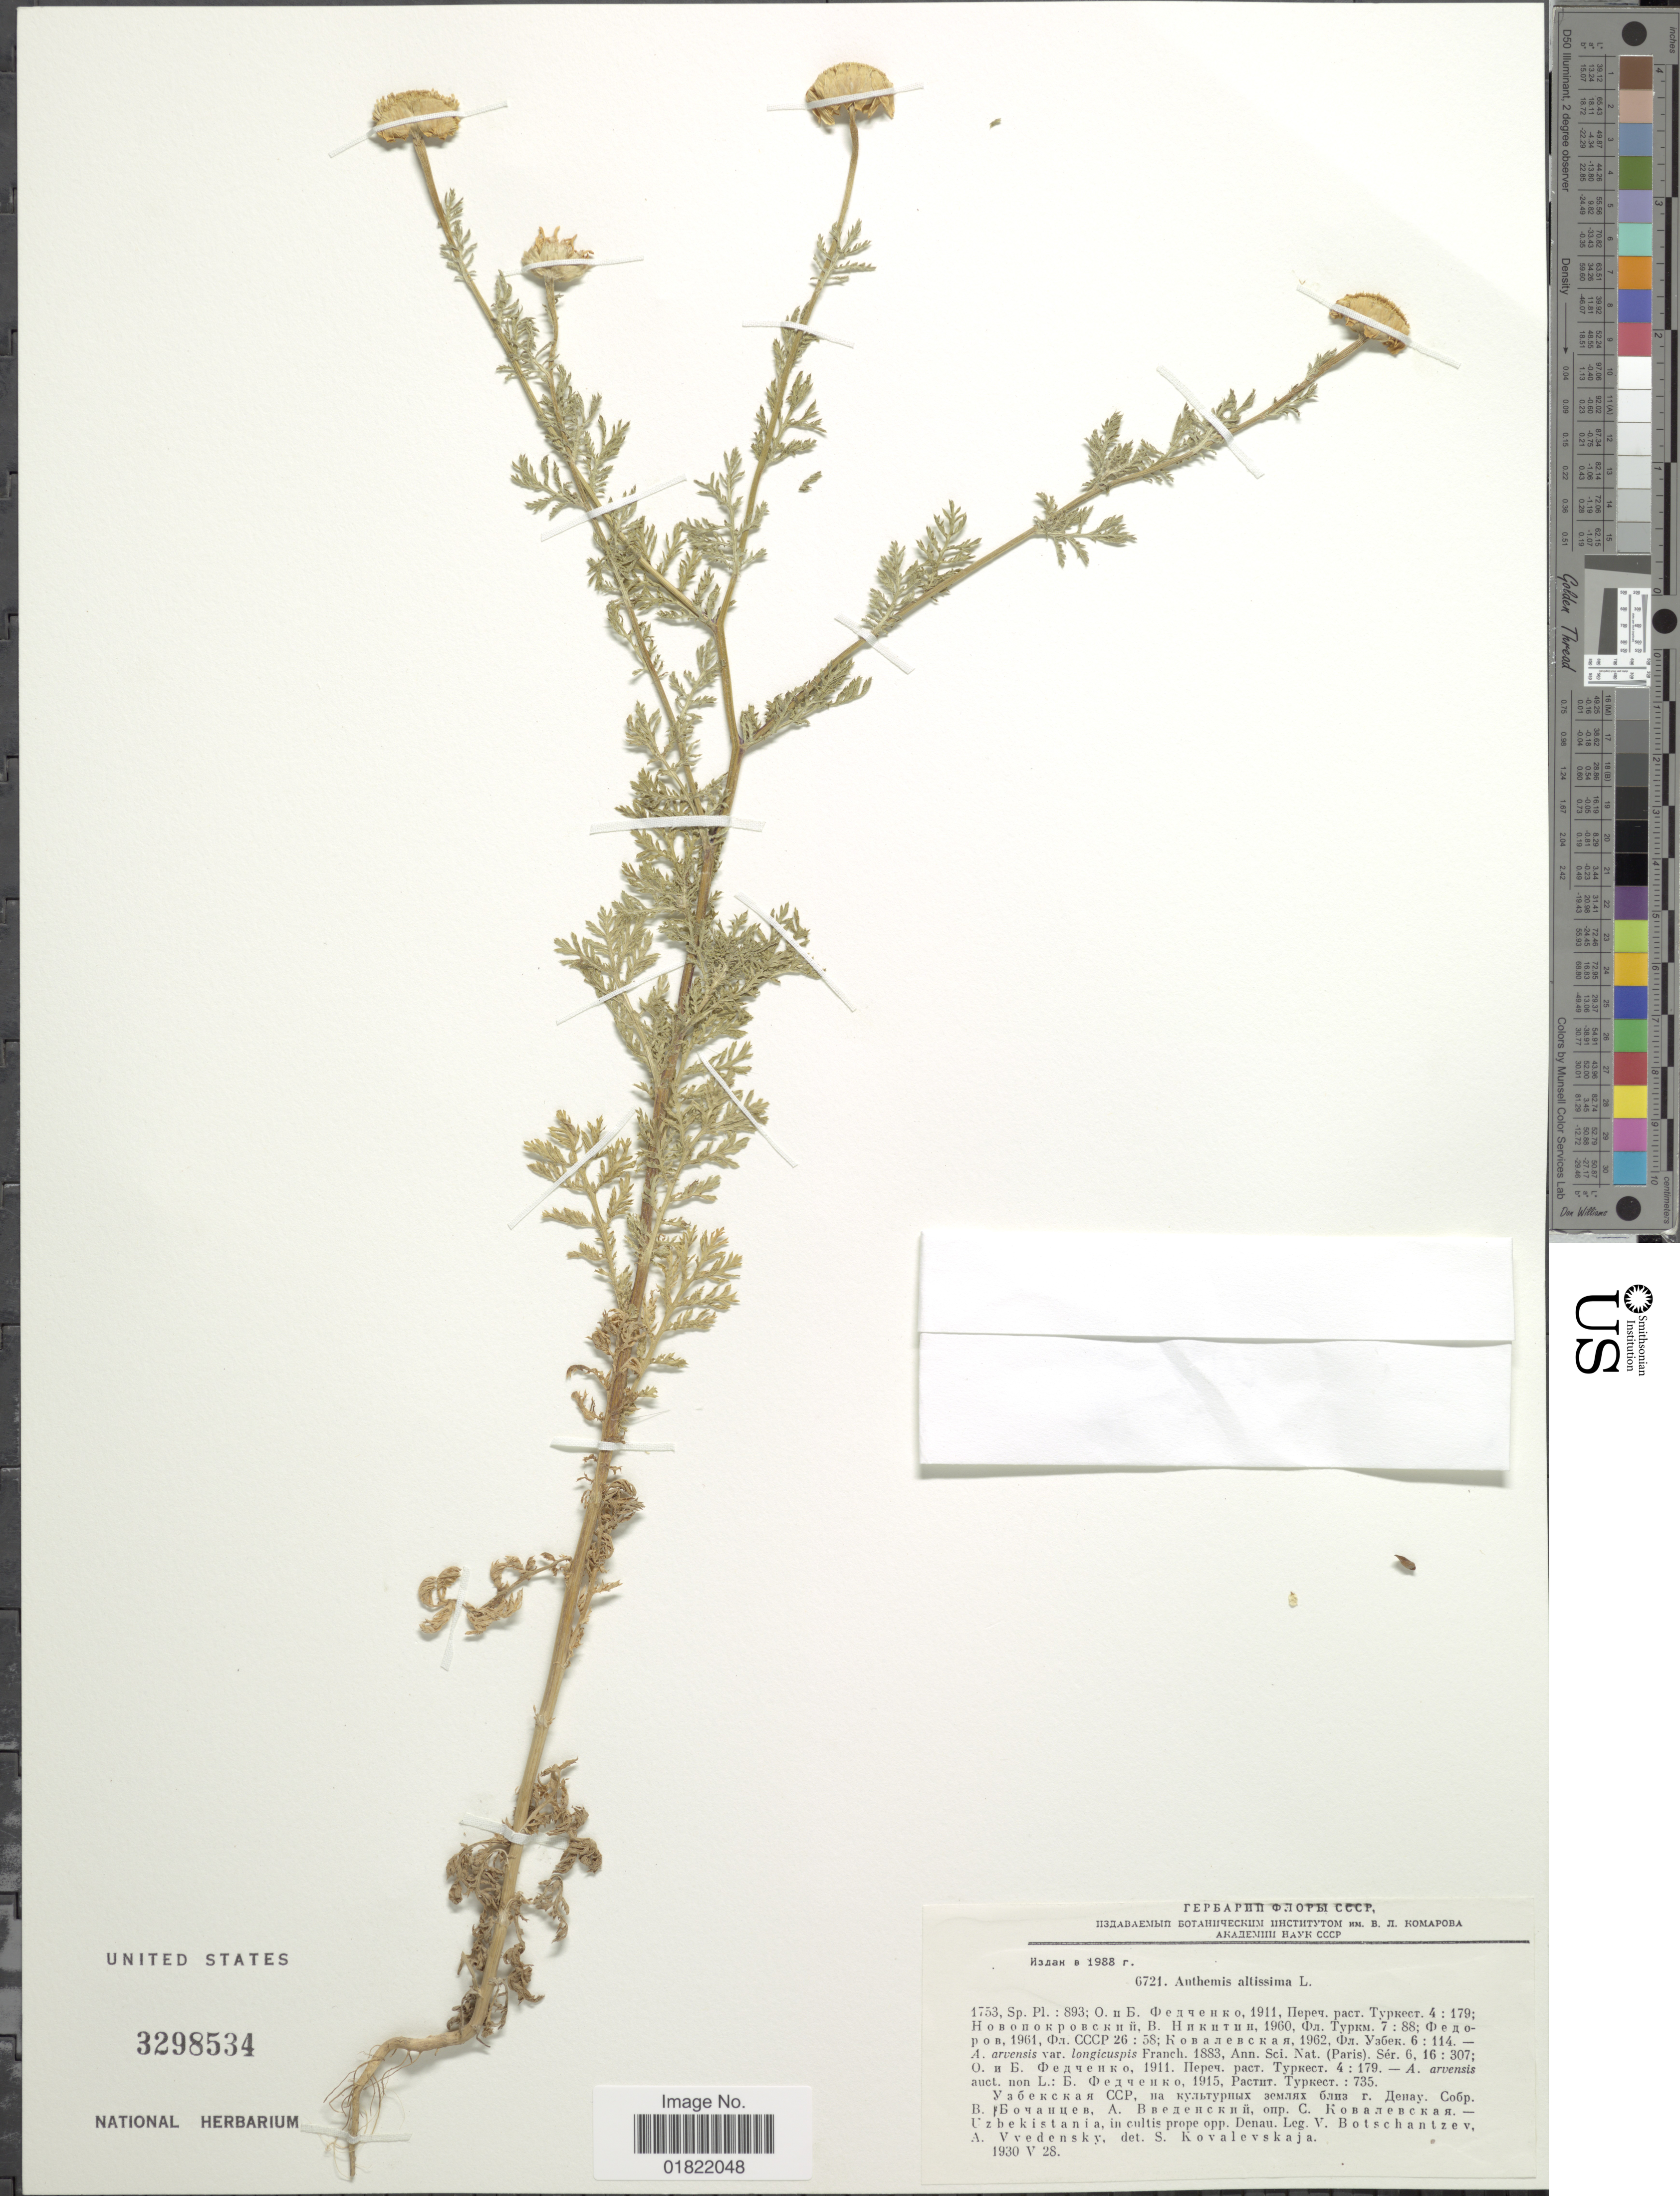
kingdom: Plantae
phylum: Tracheophyta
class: Magnoliopsida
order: Asterales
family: Asteraceae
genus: Anthemis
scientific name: Anthemis altissima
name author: L.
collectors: V. P. Botschantzev & A. Vvedenski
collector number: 6721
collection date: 1930-05-28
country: Uzbekistan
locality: Uzbekistania, in cultis prope opp. Denau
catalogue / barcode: US 3298534